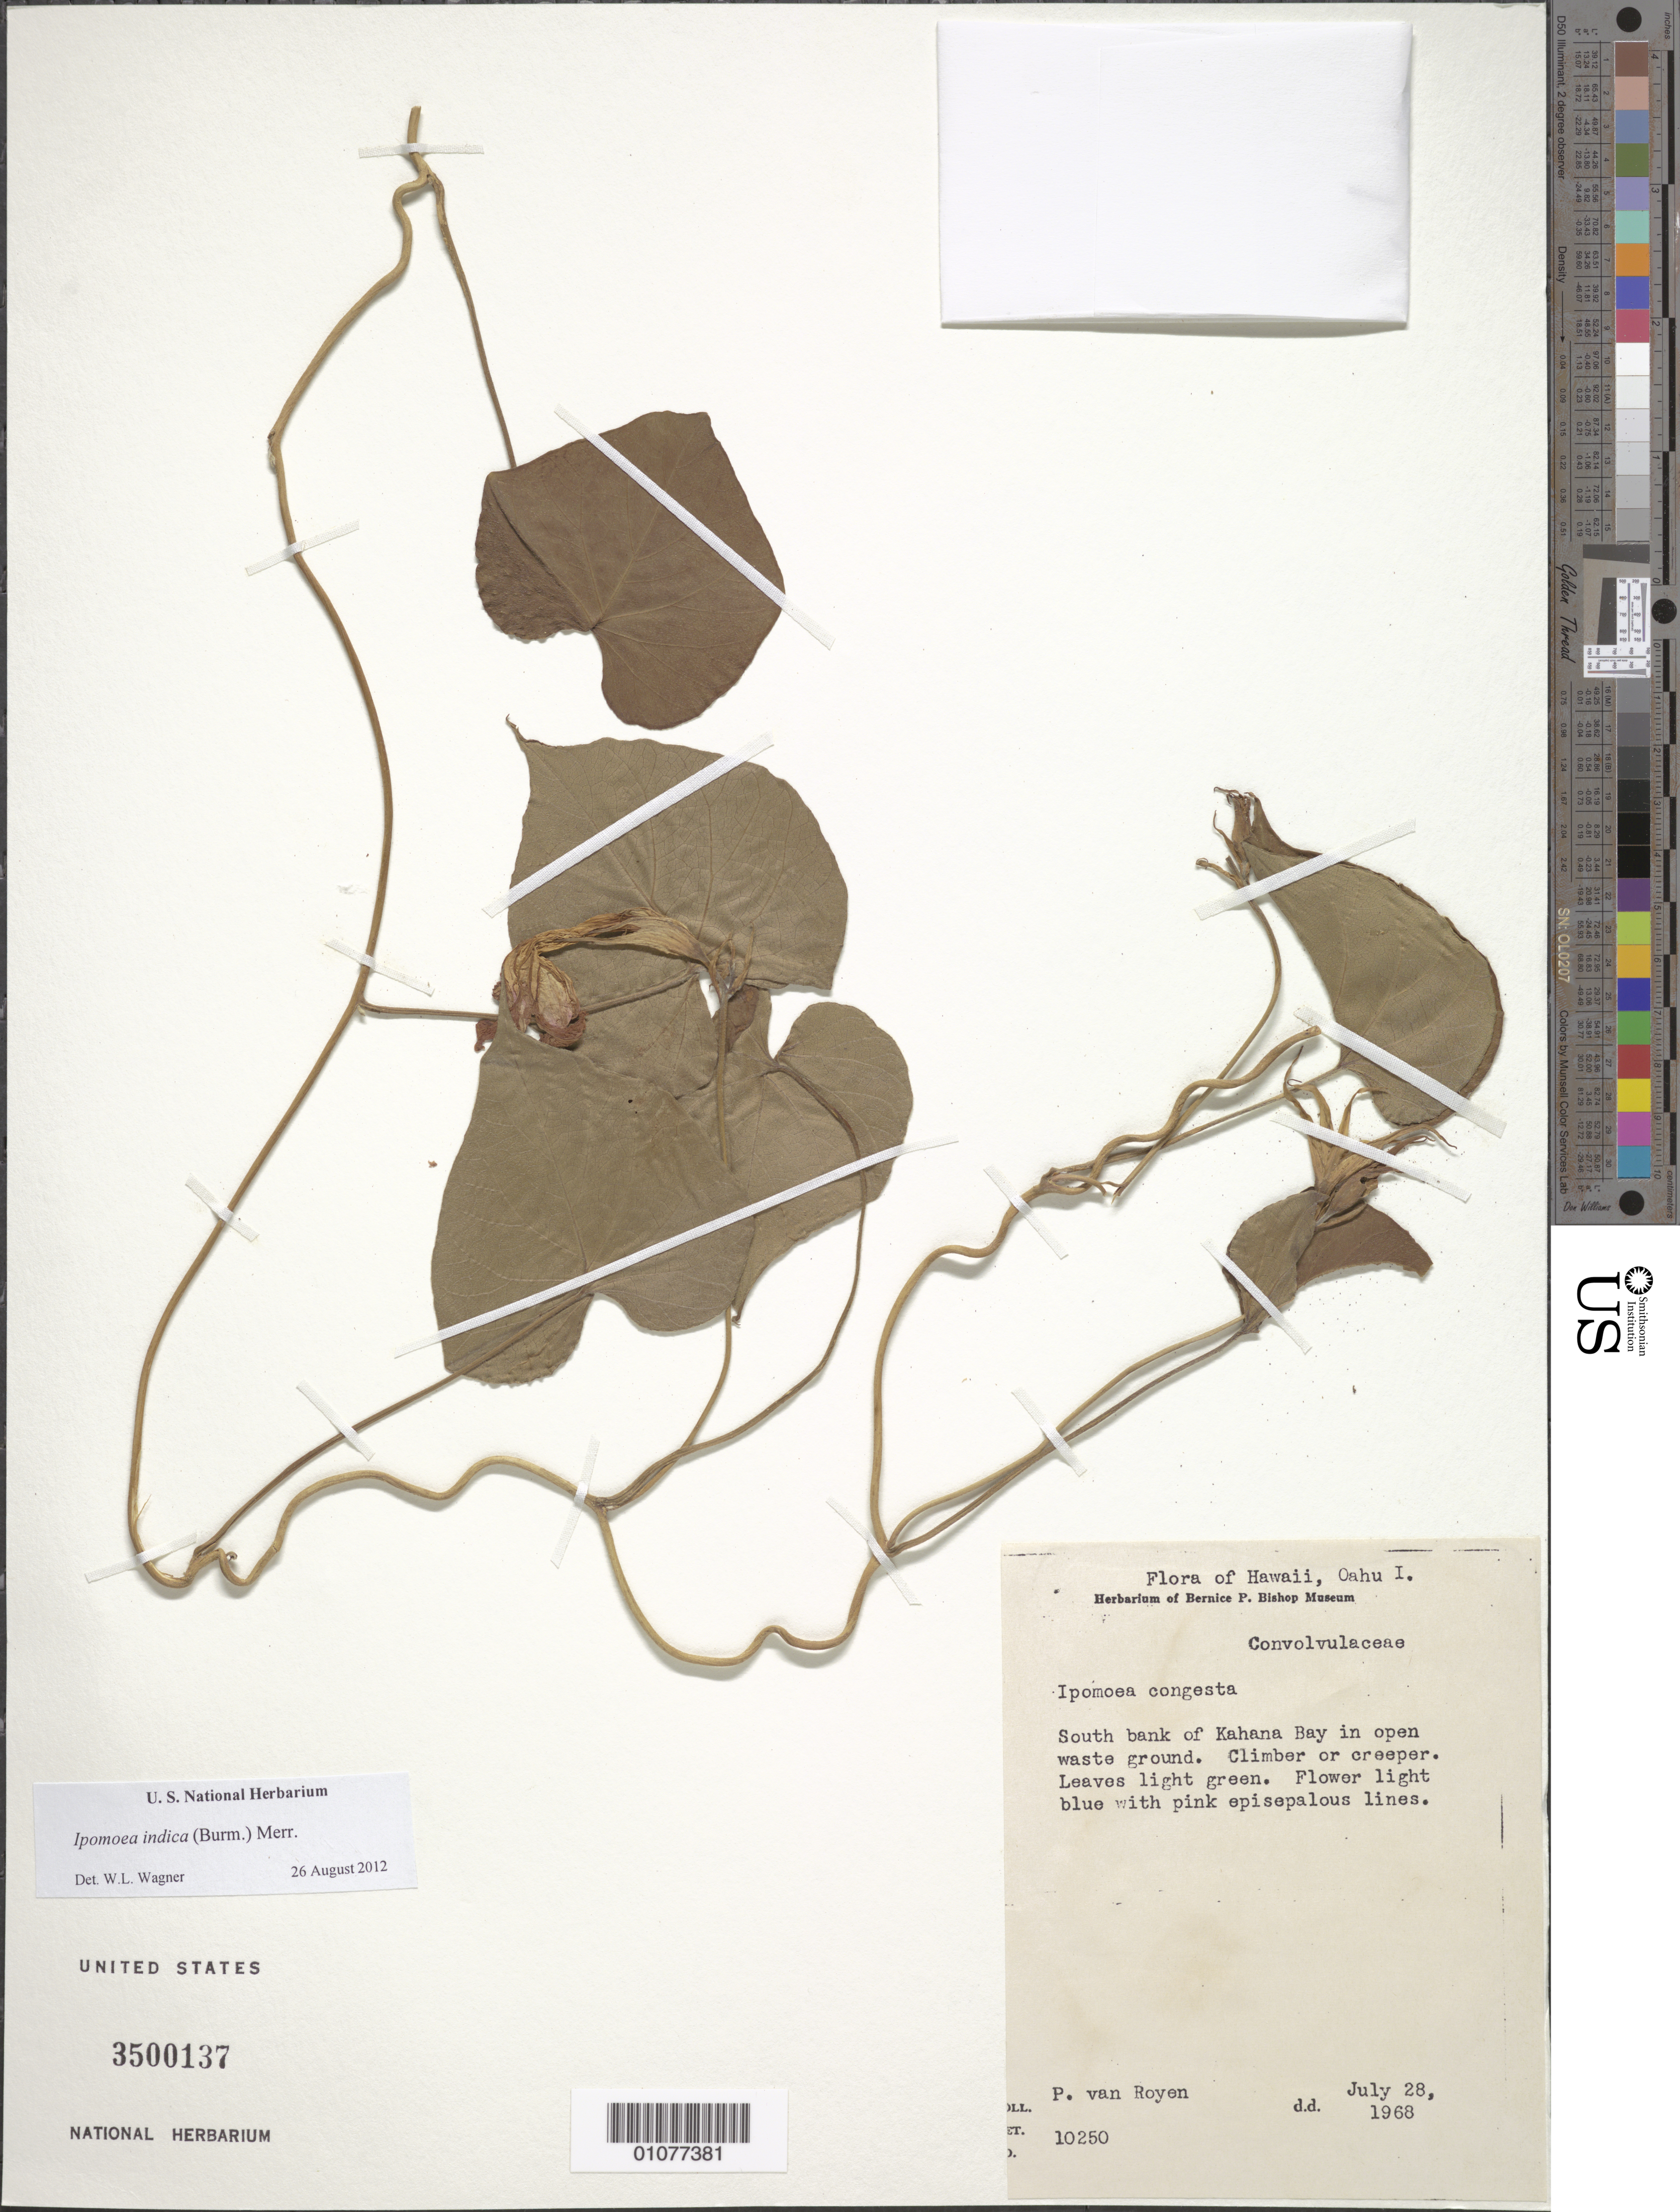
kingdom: Plantae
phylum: Tracheophyta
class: Magnoliopsida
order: Solanales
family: Convolvulaceae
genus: Ipomoea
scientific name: Ipomoea indica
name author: (Burm.) Merr.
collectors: P. van Royen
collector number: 10250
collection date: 1968-07-28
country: United States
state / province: Hawaii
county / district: Honolulu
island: Oahu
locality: S bank of Kahana Bay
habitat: open waste ground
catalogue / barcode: US 3500137